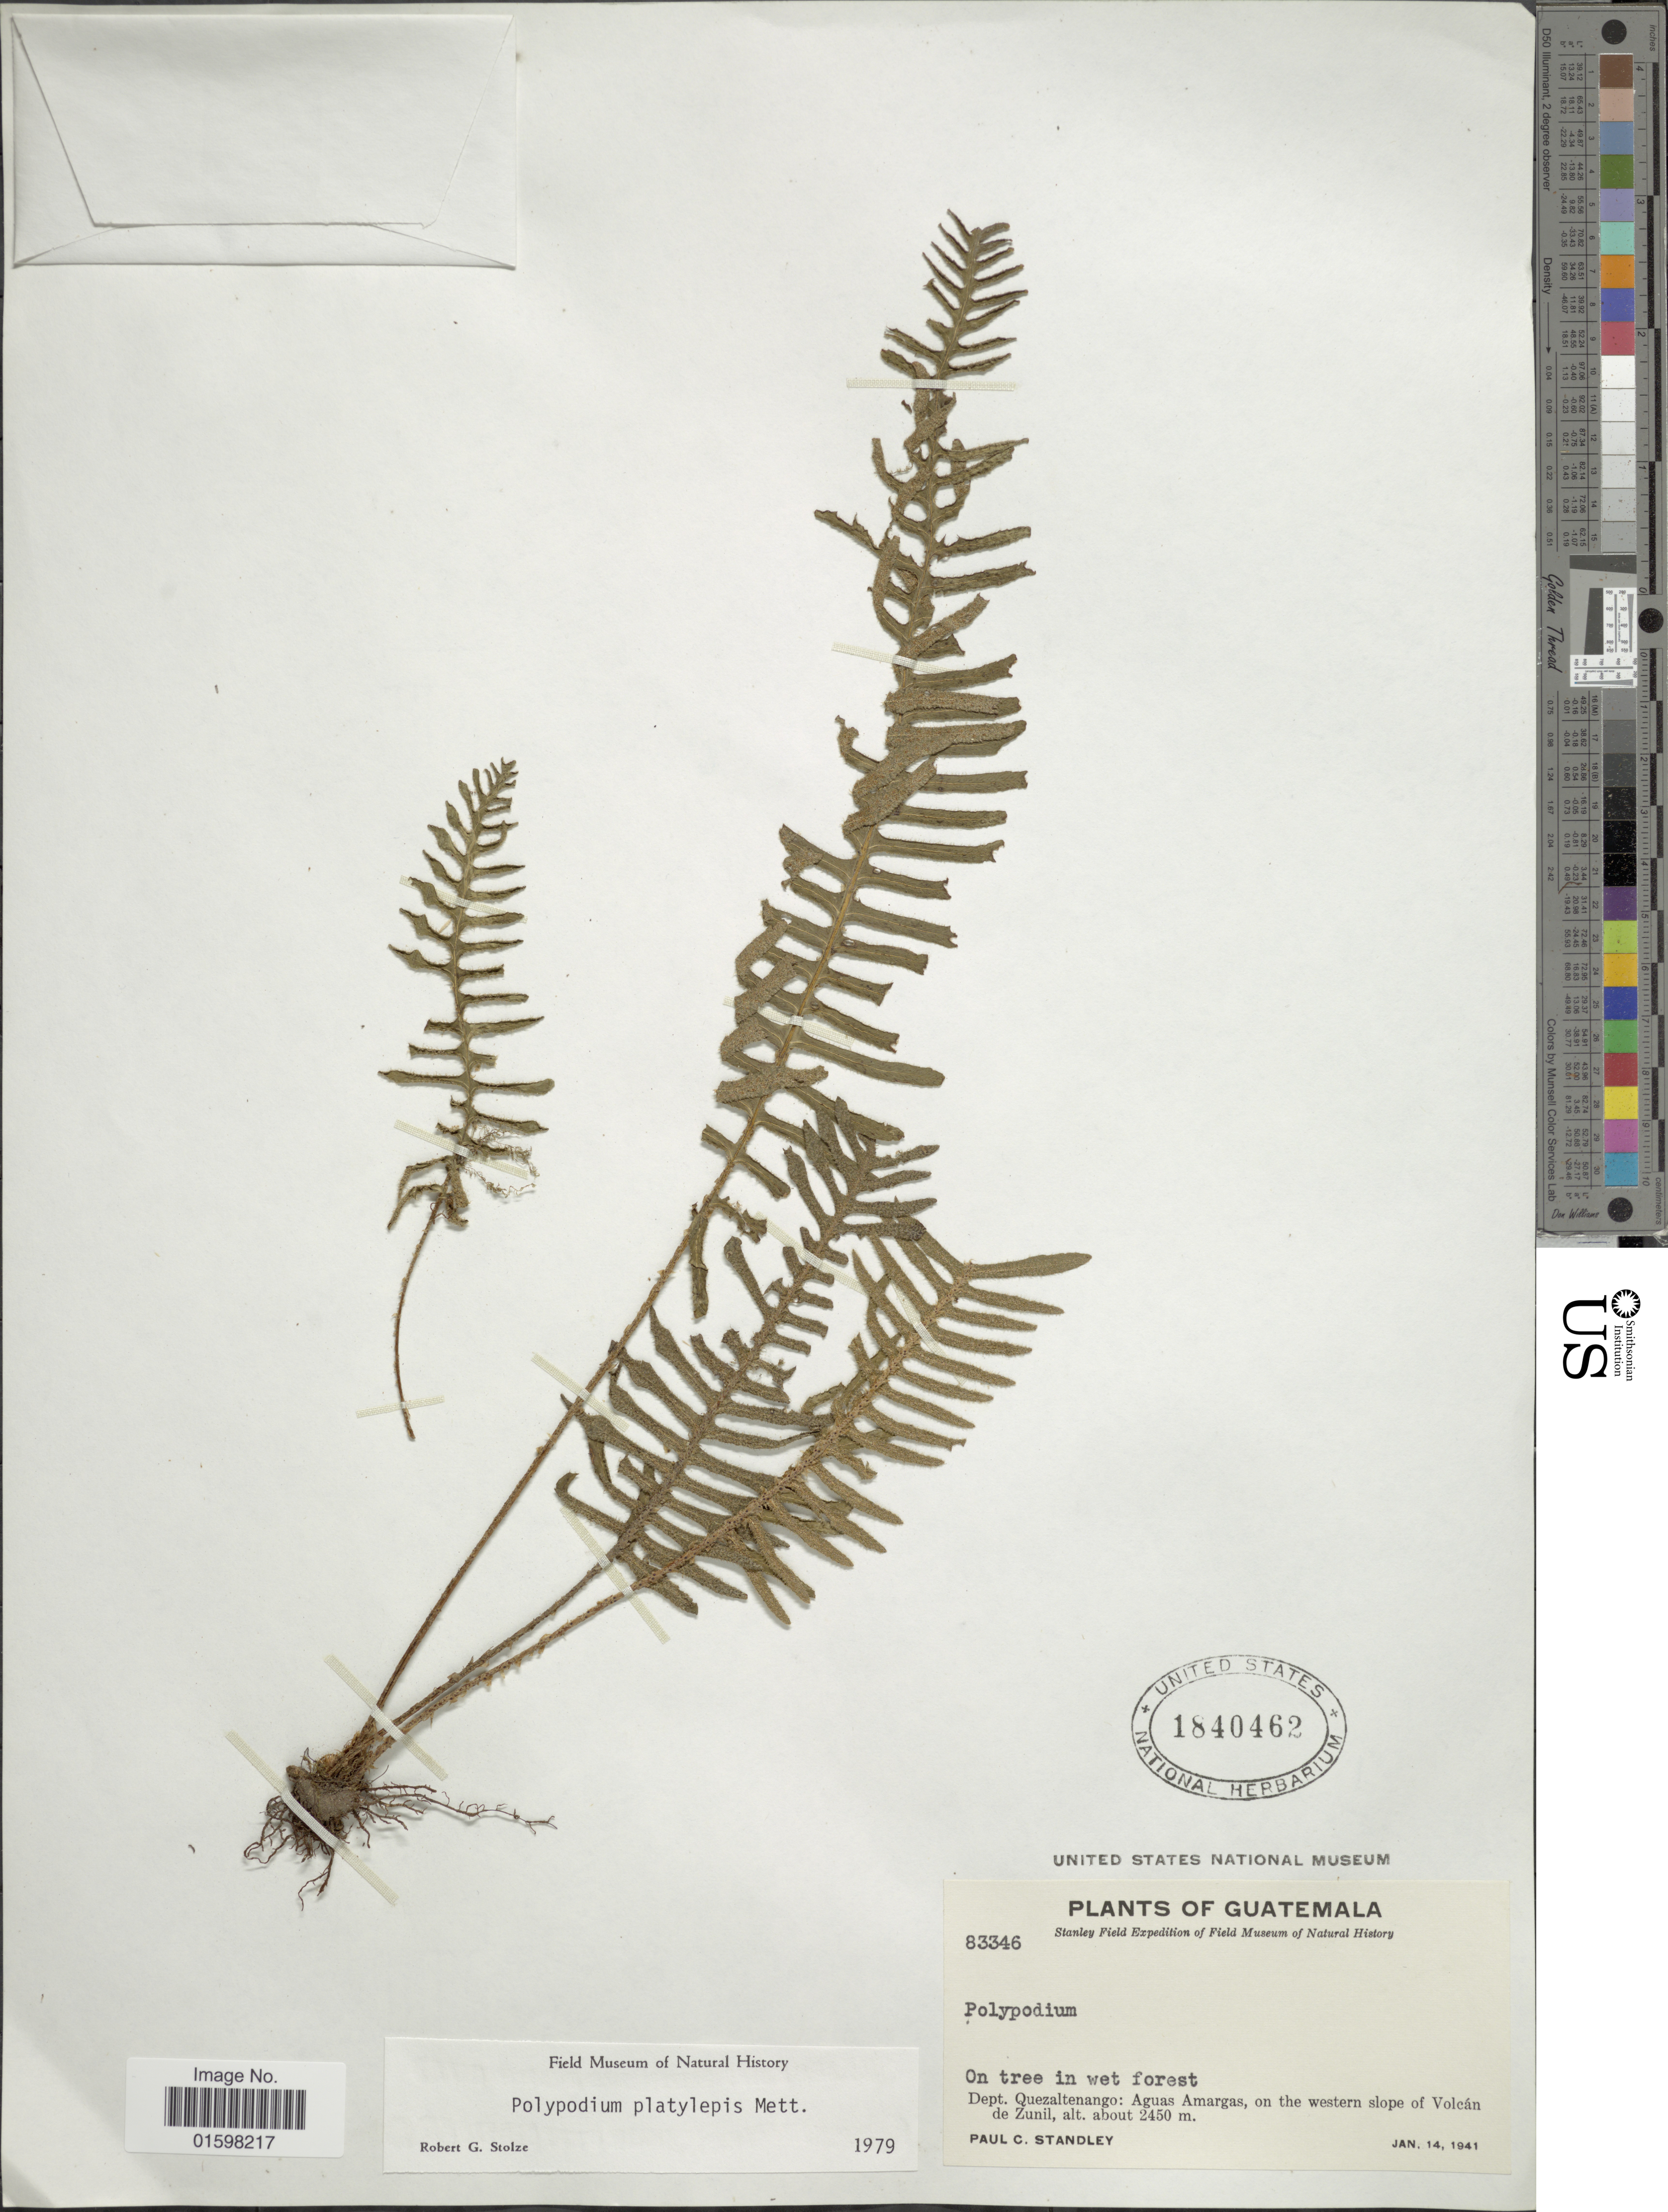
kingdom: Plantae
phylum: Tracheophyta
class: Polypodiopsida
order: Polypodiales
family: Polypodiaceae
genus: Pleopeltis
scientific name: Pleopeltis platylepis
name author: (Mett. ex Kuhn) A.R. Sm. & Tejero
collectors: P. C. Standley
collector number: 83346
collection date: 1941-01-14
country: Guatemala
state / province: Quetzaltenango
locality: Dept. Quezaltenango: Argias Amargas, on the western slope of Volcan de Zunil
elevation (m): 2450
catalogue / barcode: US 1840462